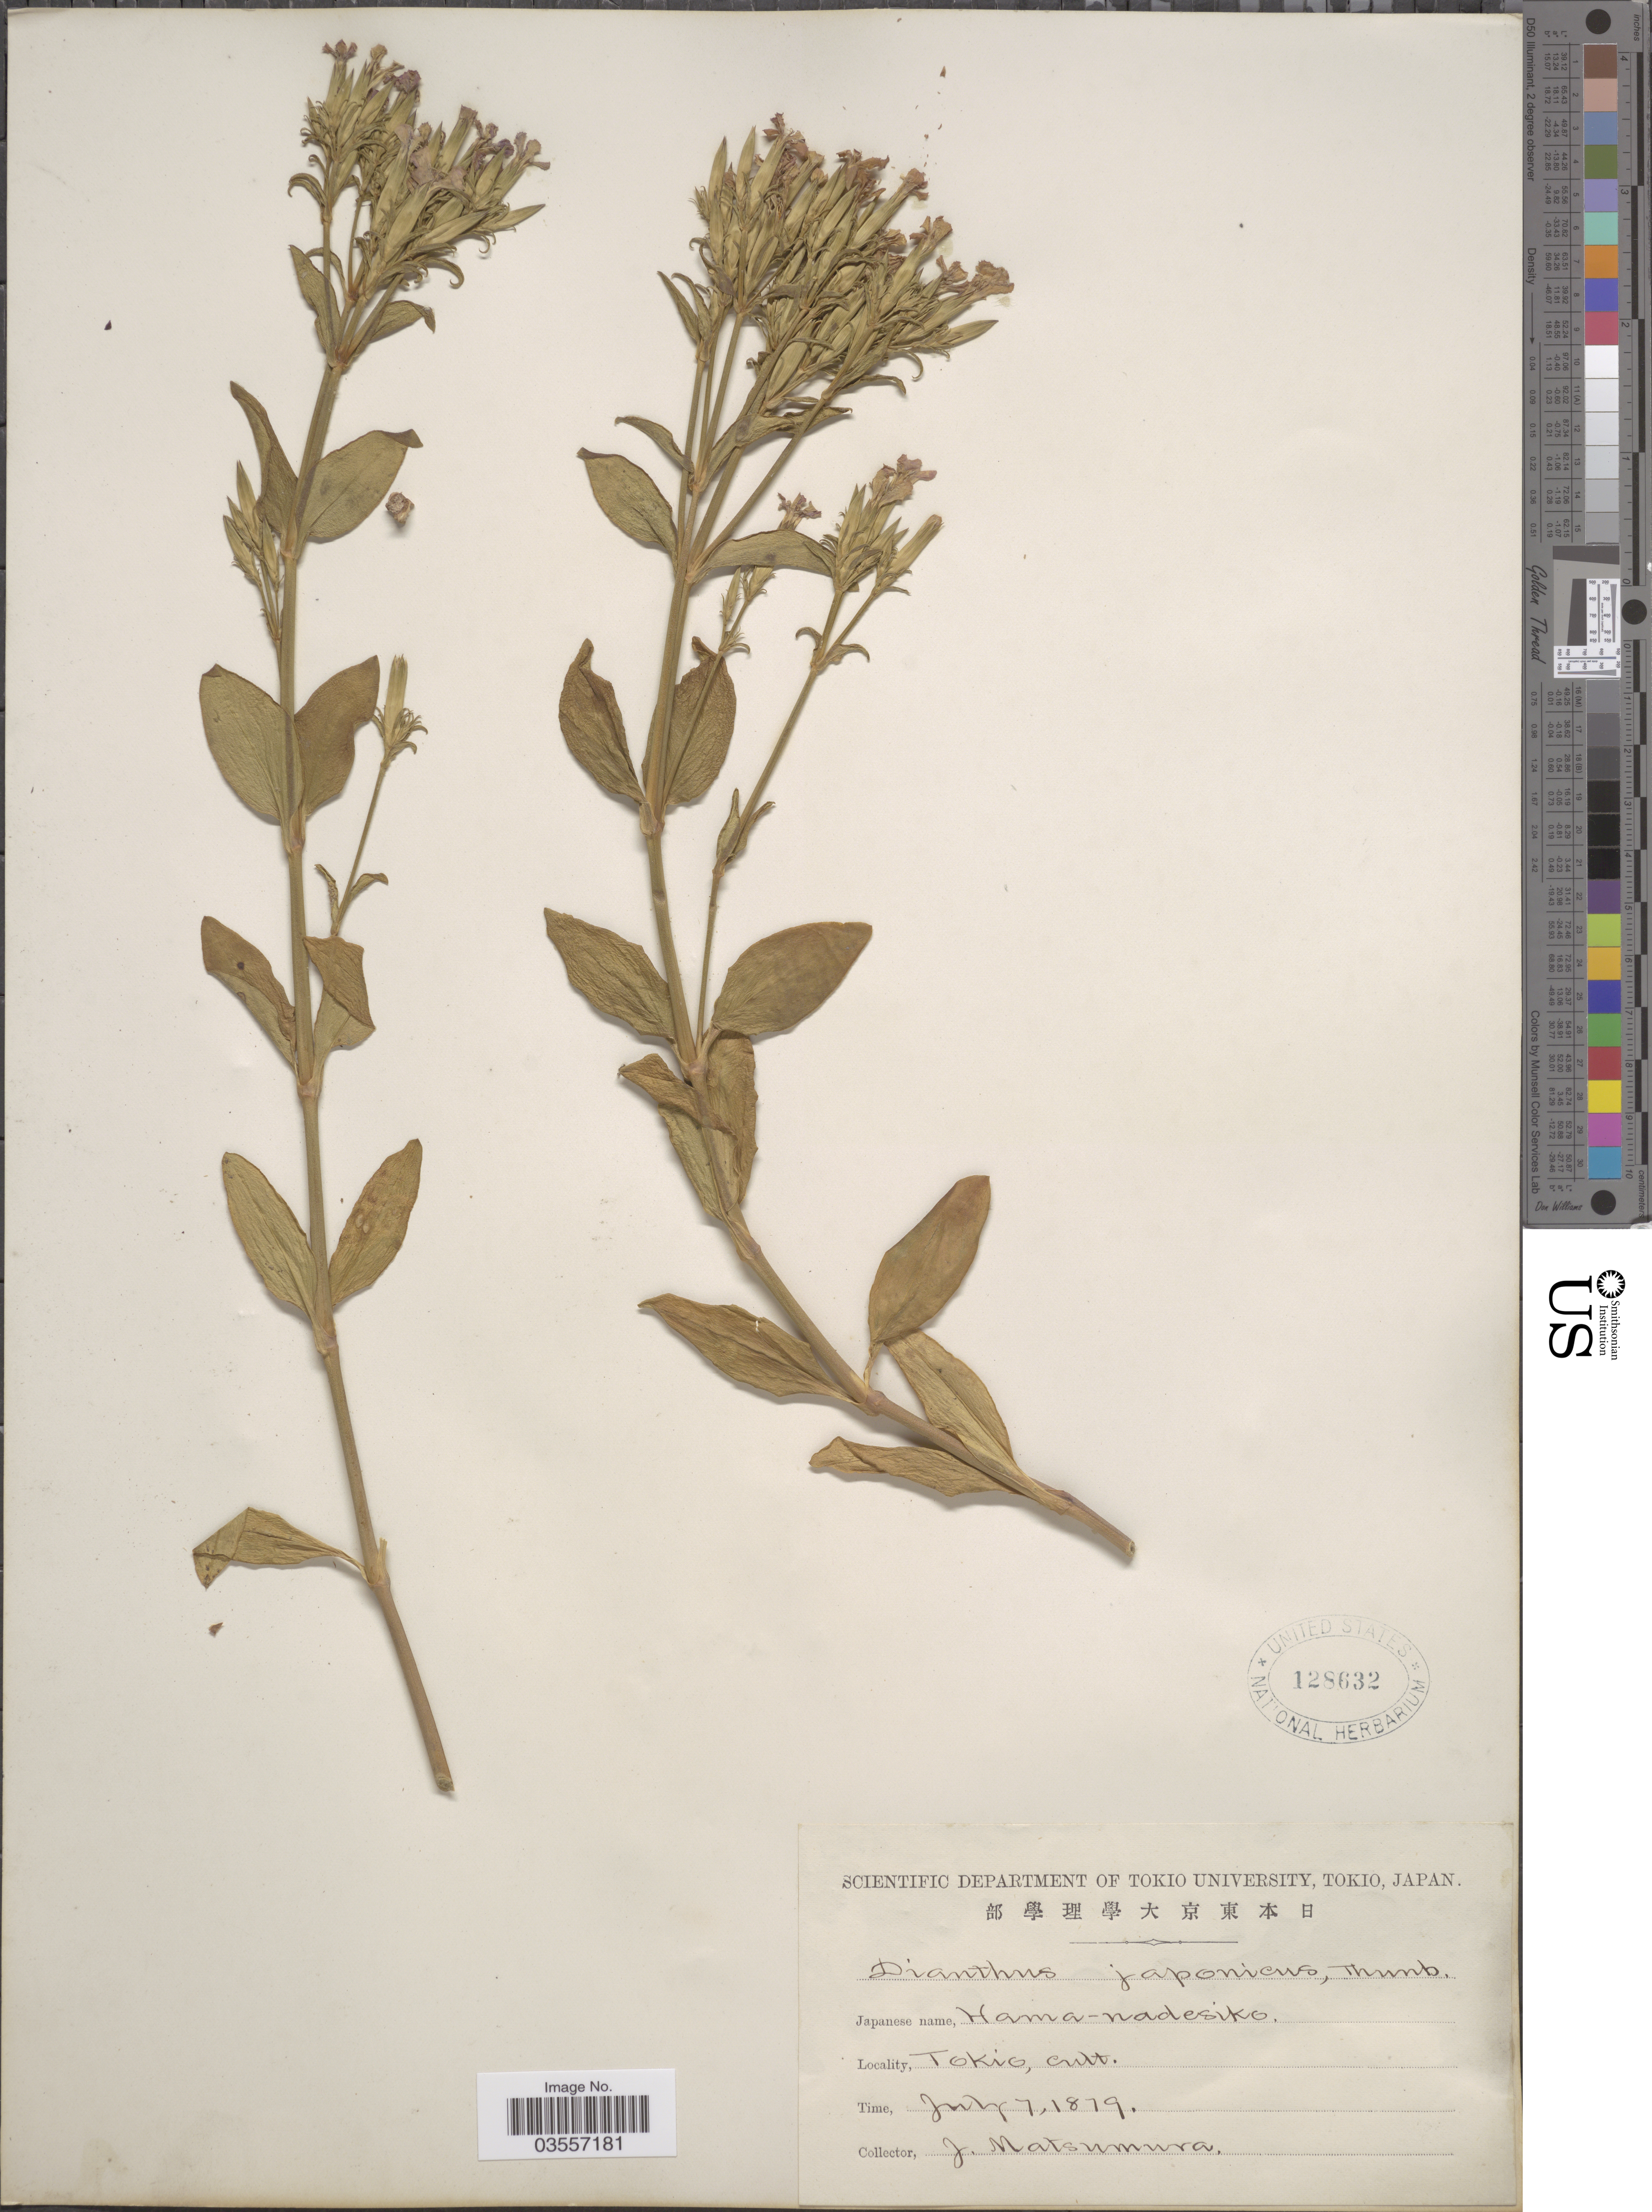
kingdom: Plantae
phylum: Tracheophyta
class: Magnoliopsida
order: Caryophyllales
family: Caryophyllaceae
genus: Dianthus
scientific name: Dianthus japonicus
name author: Thunb.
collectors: J. Matsumura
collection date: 1879-07-07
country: Japan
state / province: Tokyo, Federal City of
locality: Tokio.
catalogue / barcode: US 128632